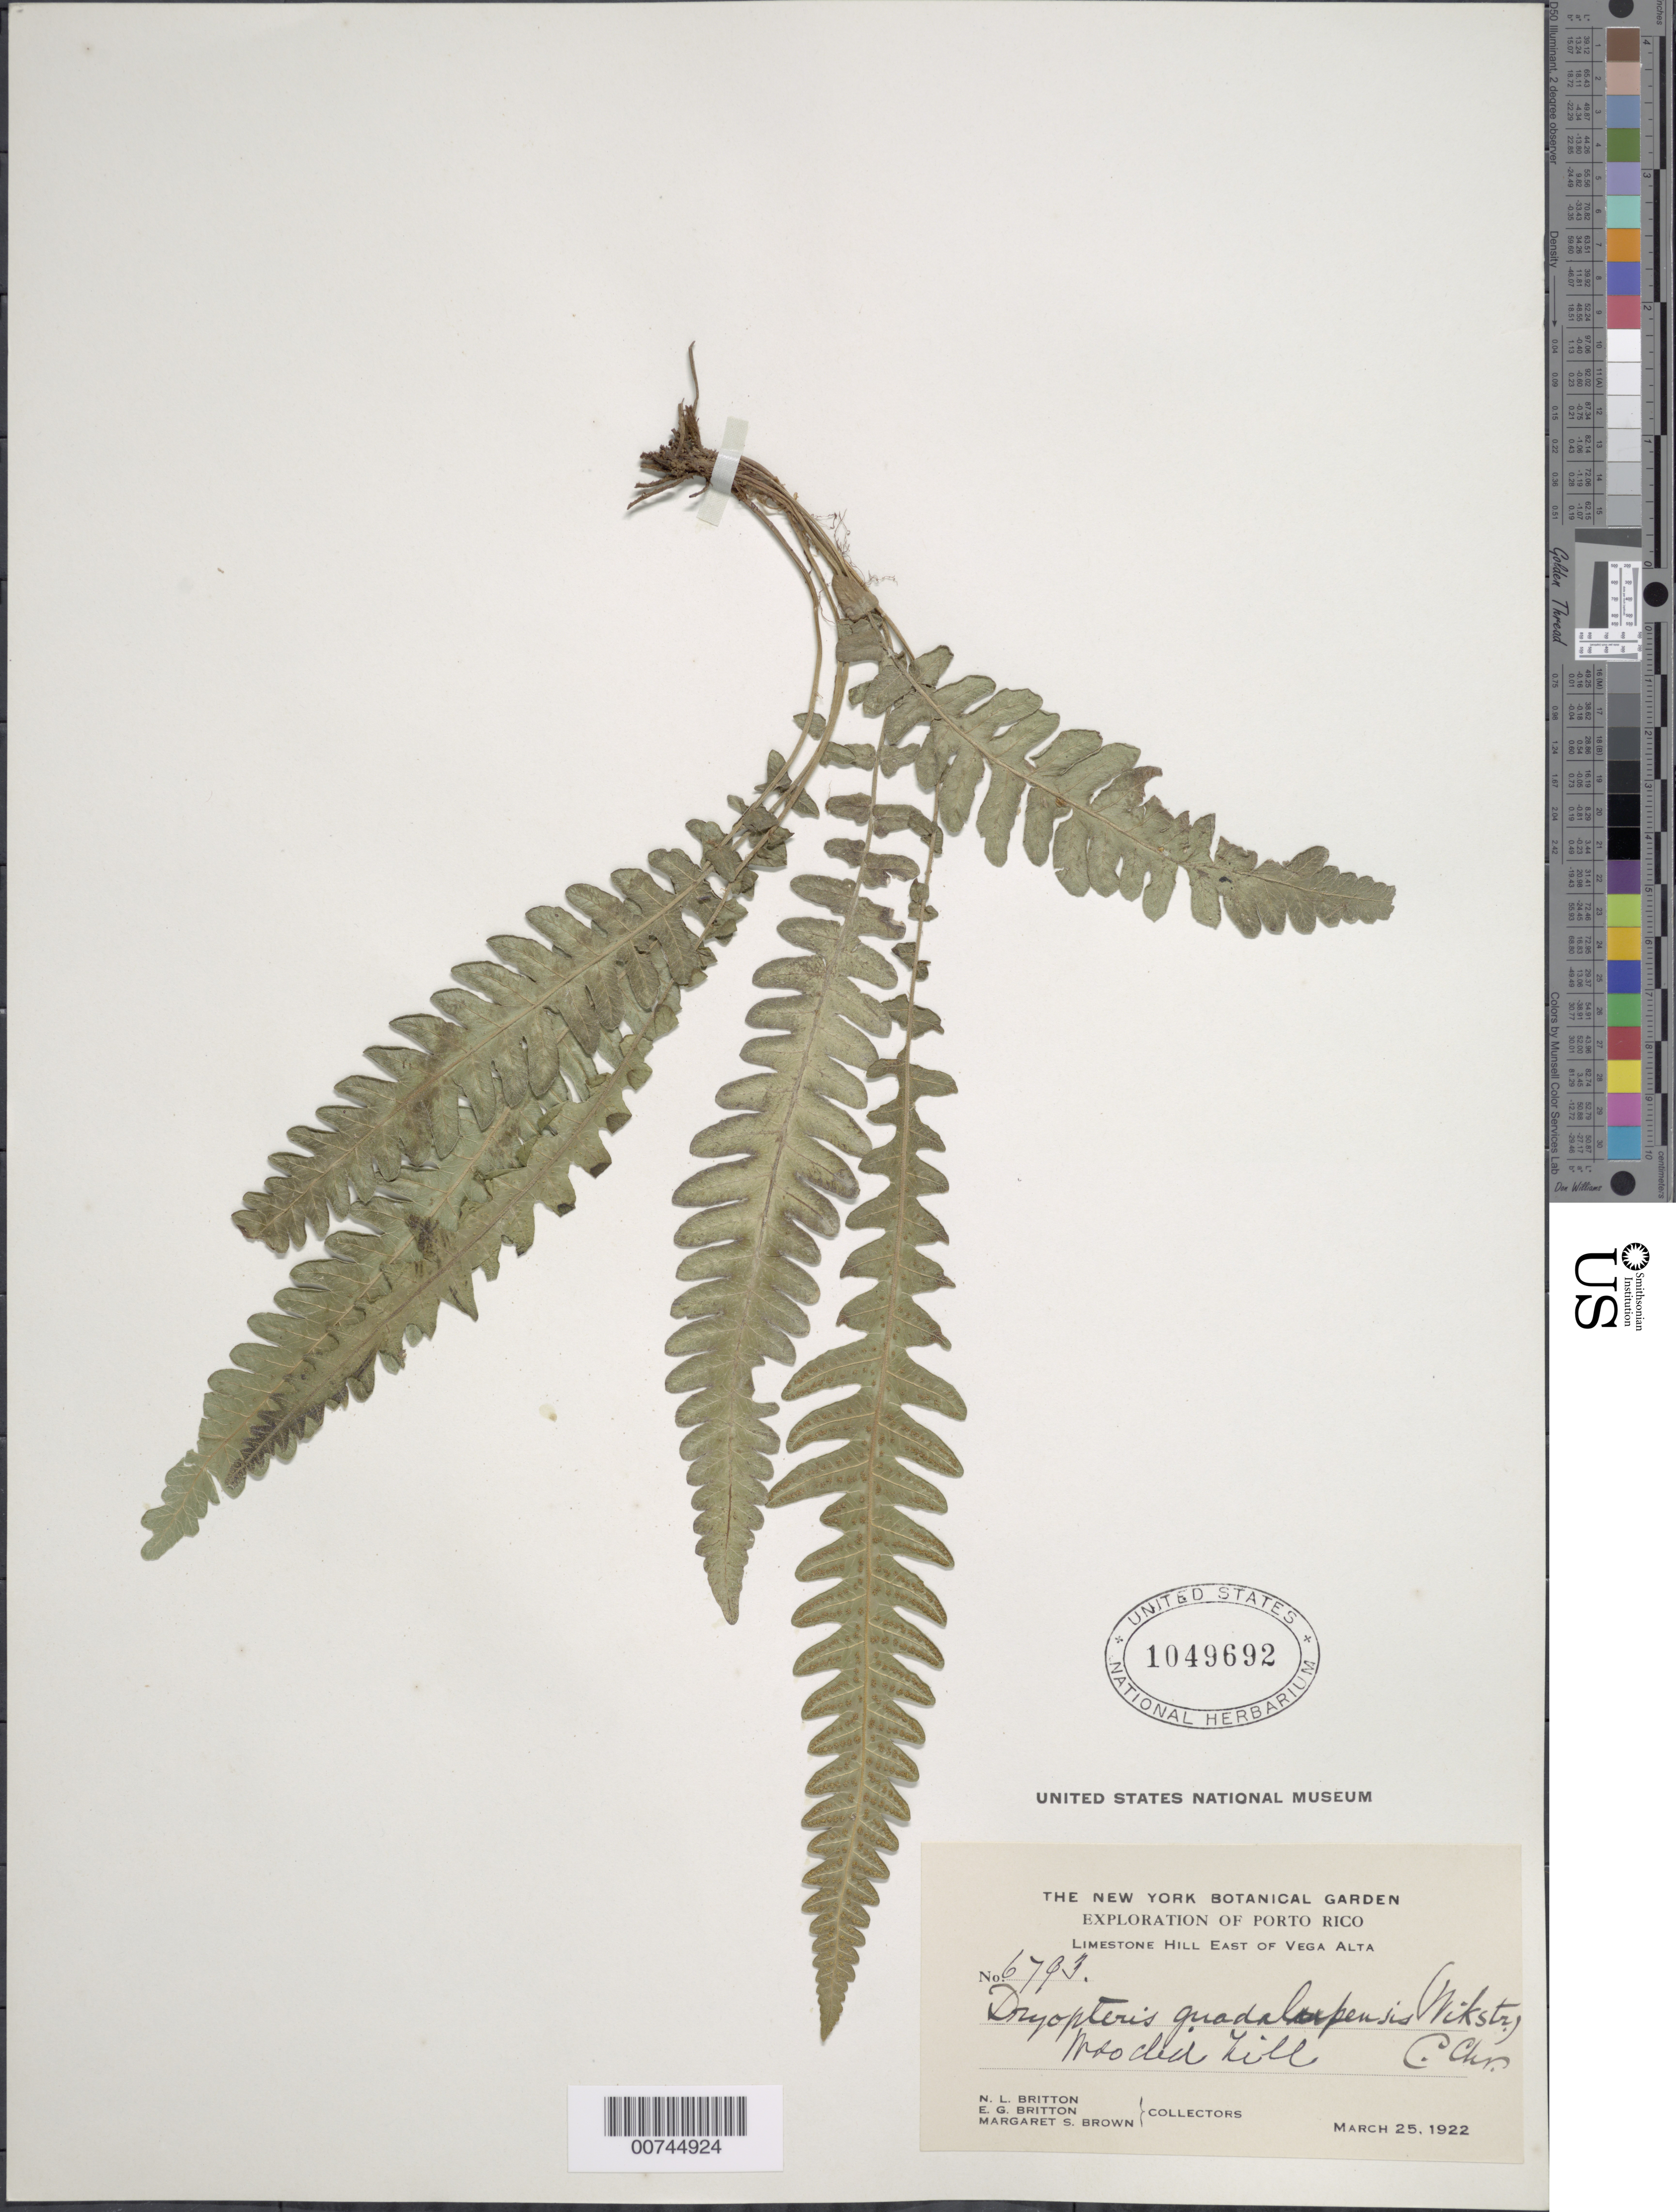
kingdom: Plantae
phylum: Tracheophyta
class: Polypodiopsida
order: Polypodiales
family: Thelypteridaceae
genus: Goniopteris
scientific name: Goniopteris guadelupensis (Wikstr.) comb. nov., ined 2015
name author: (Wikstr.)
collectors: N. Britton, E. G. Britton & M. S. Brown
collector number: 6793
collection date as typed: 25 Mar 1922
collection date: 1922-03-25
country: Puerto Rico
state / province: Vega Alta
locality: Limestone Hill East of Vega Alta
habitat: Wooded hill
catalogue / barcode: US 1049692